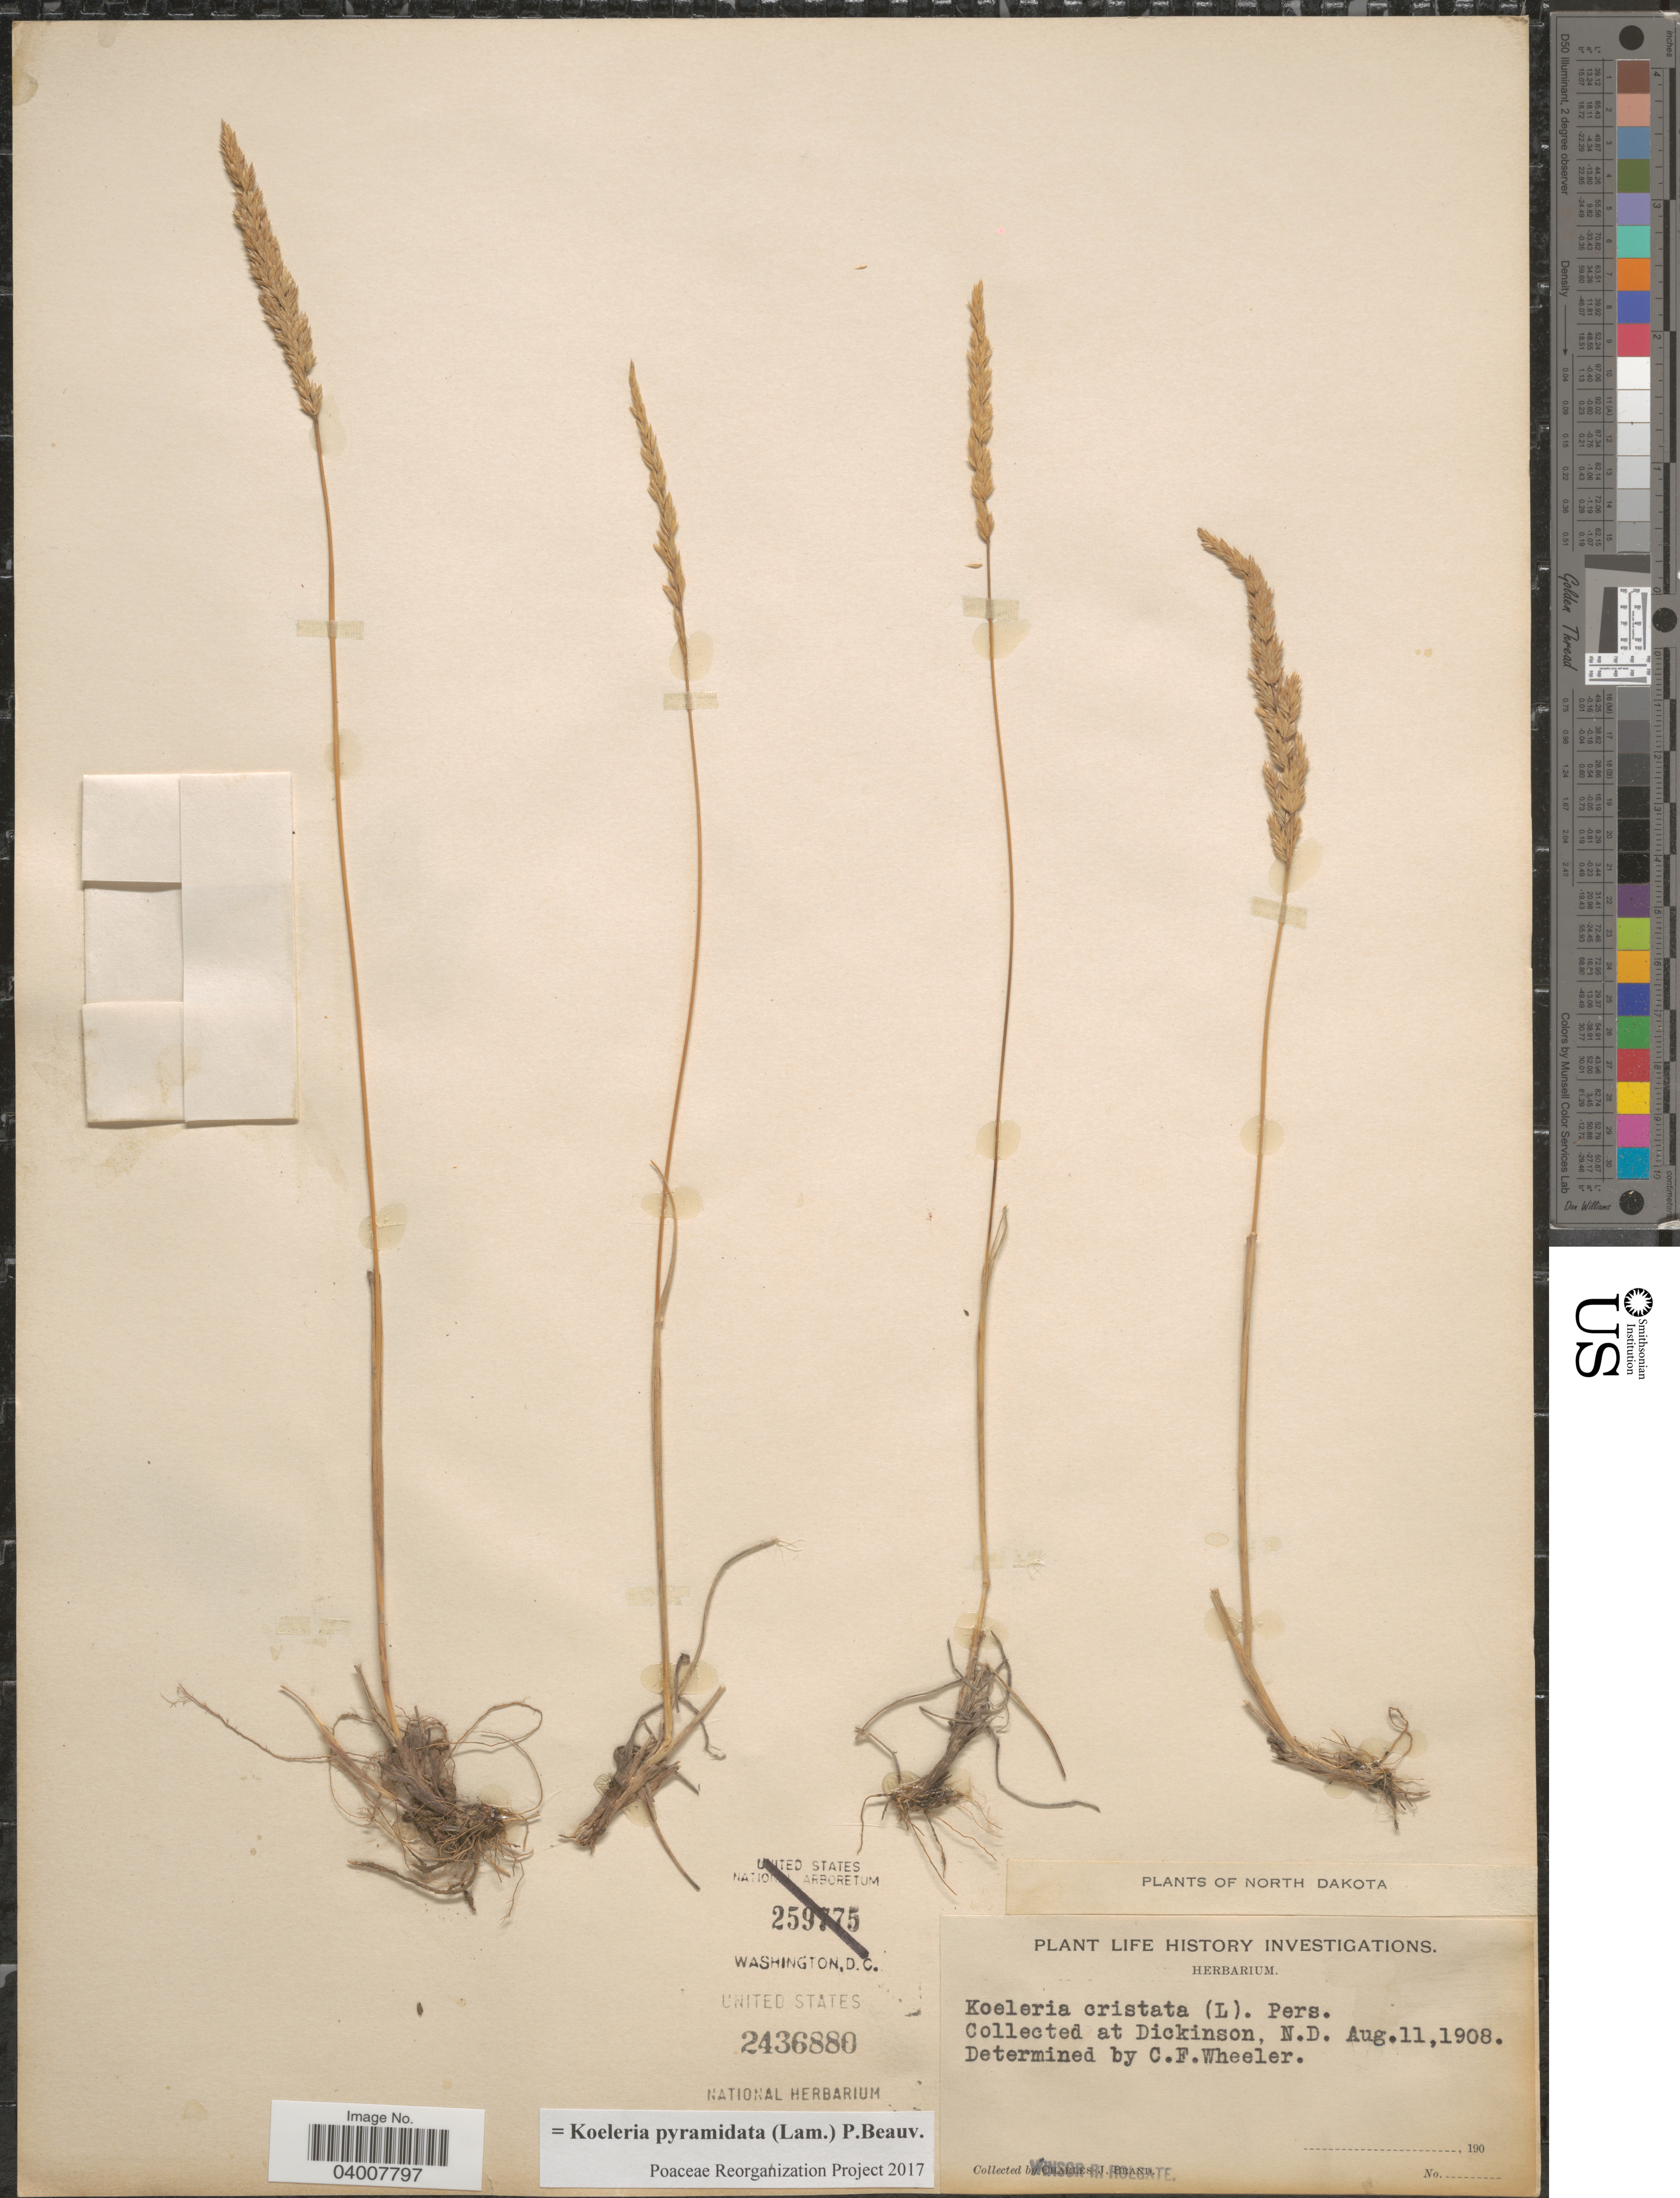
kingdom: Plantae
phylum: Tracheophyta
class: Liliopsida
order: Poales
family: Poaceae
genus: Koeleria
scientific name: Koeleria pyramidata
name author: (Lam.) P. Beauv.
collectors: C. J. Brand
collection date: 1908-08-11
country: United States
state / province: North Dakota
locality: At Dickinson.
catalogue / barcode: US 2436880